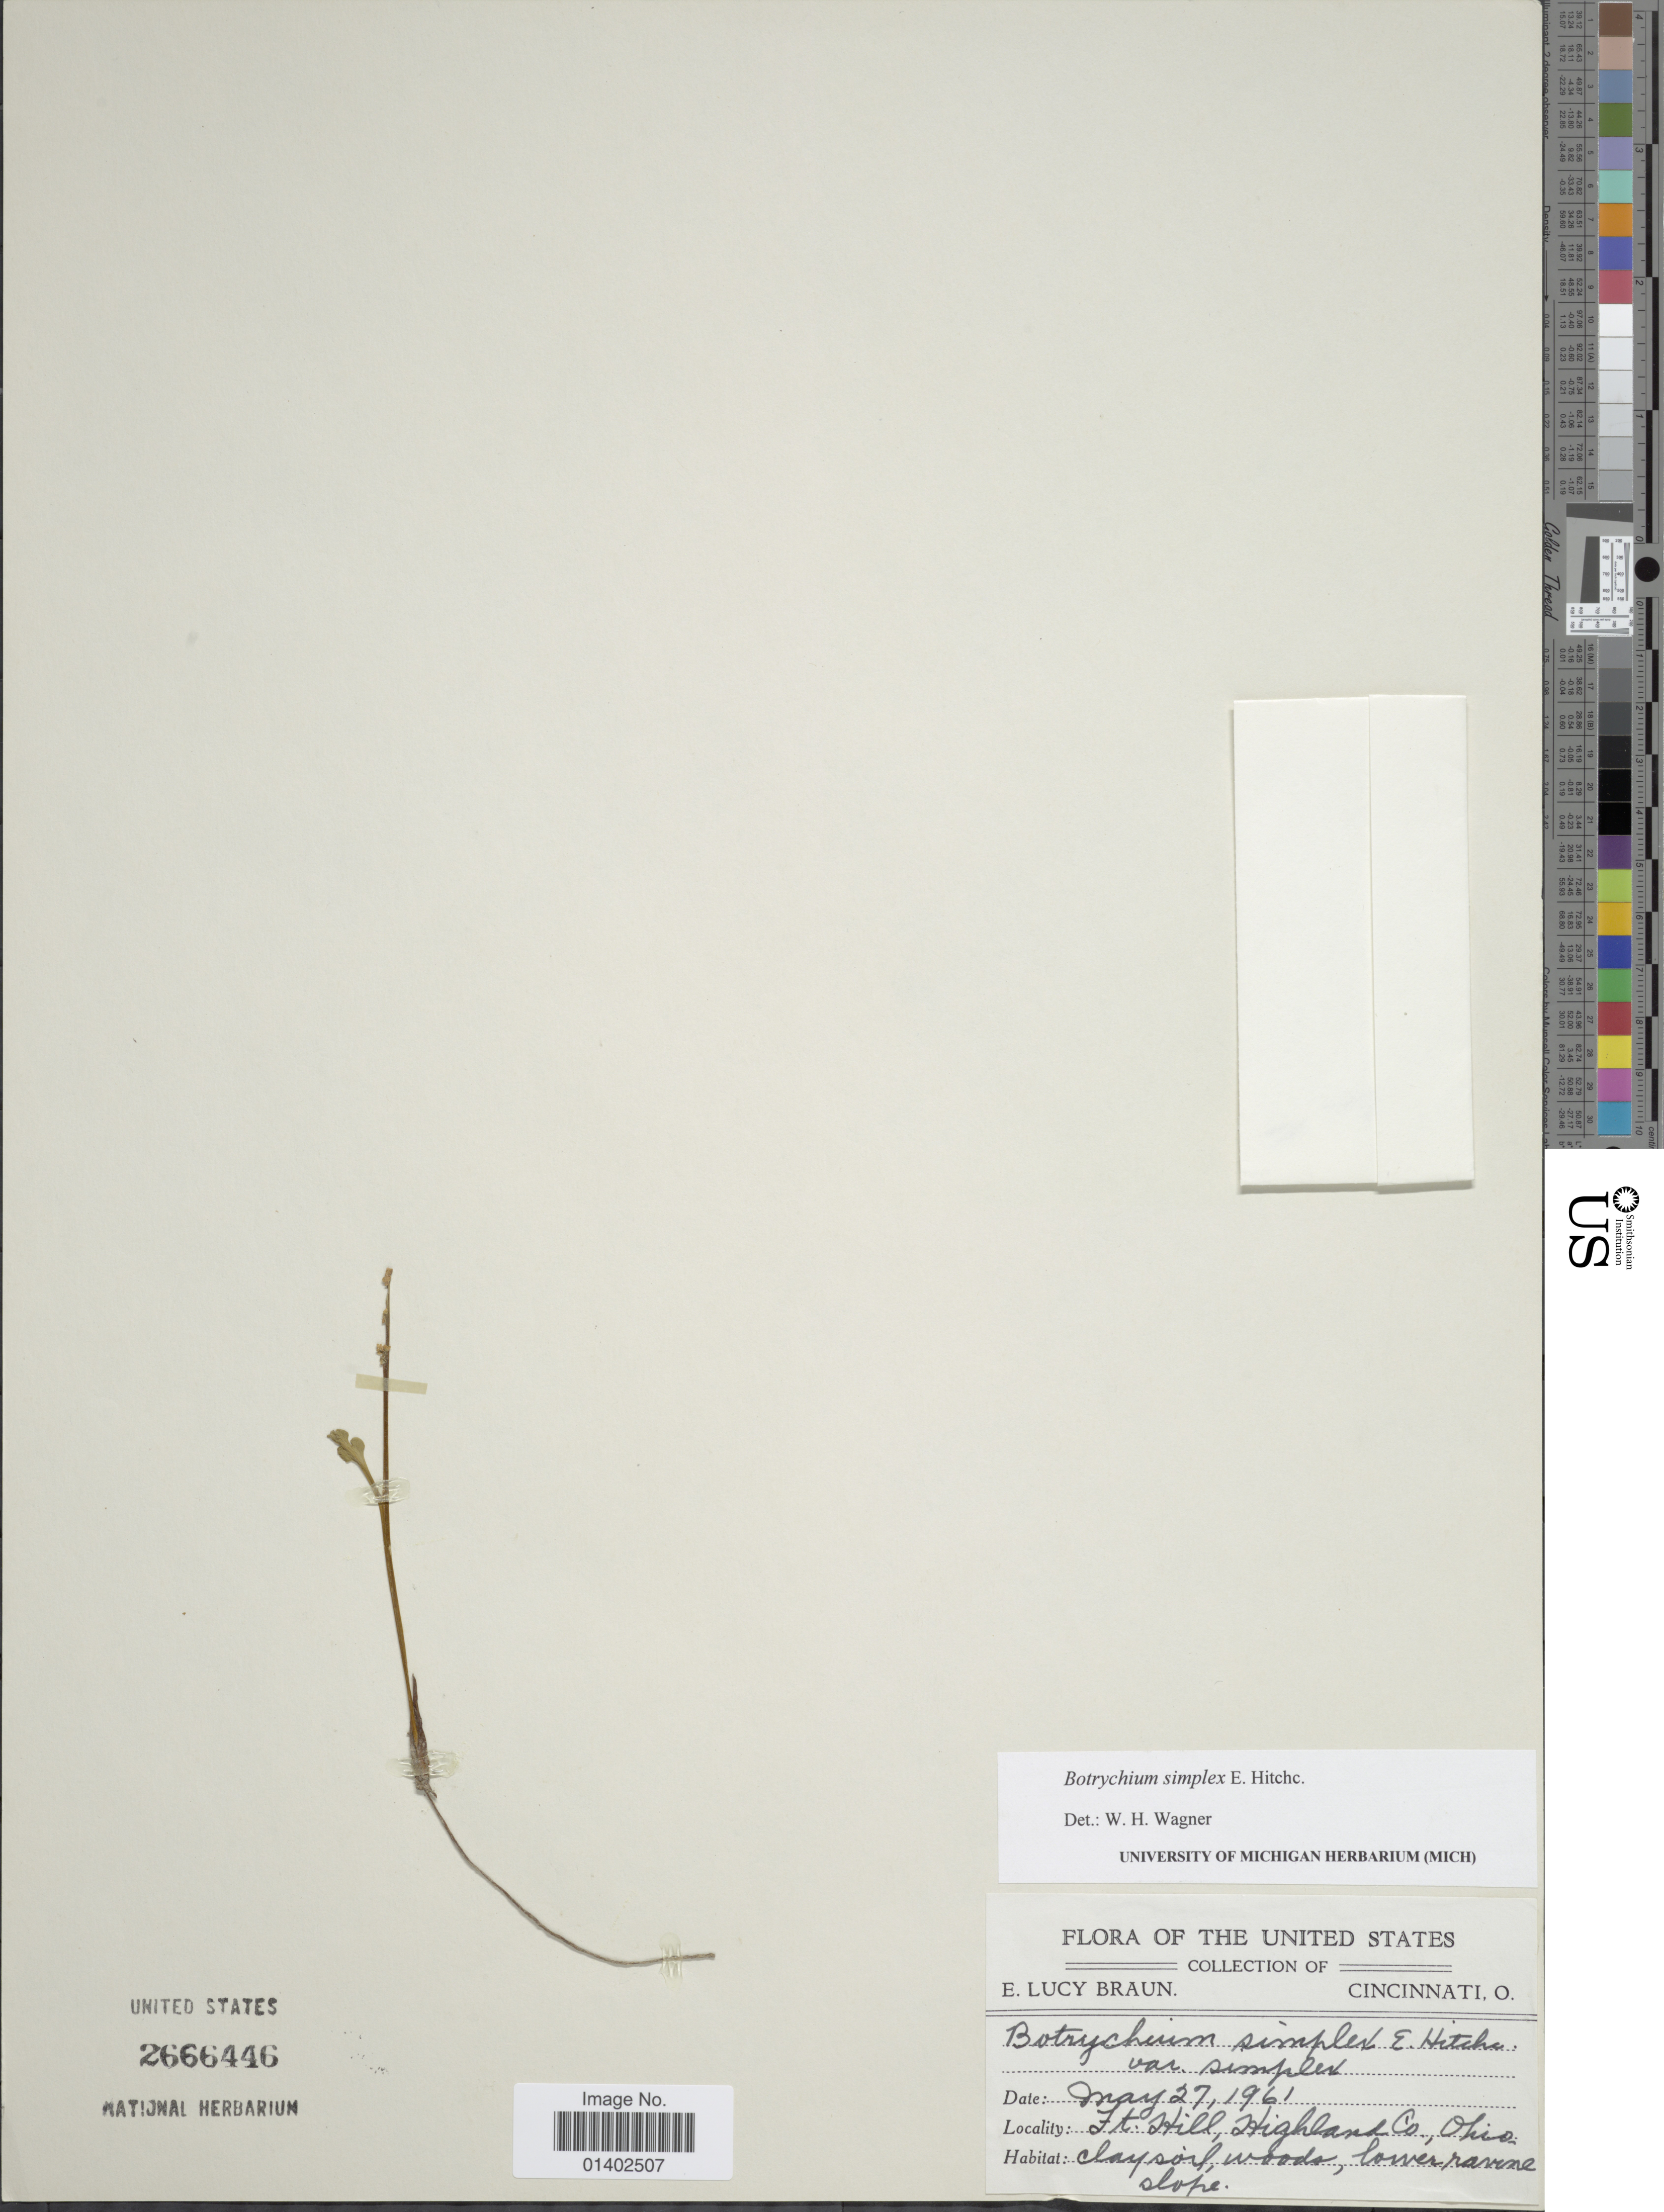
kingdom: Plantae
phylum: Tracheophyta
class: Polypodiopsida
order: Ophioglossales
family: Ophioglossaceae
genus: Botrychium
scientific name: Botrychium simplex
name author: E. Hitchc.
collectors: E. L. Braun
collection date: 1961-05-27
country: United States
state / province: Ohio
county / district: Highland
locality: Ft. Hill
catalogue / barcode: US 2666446